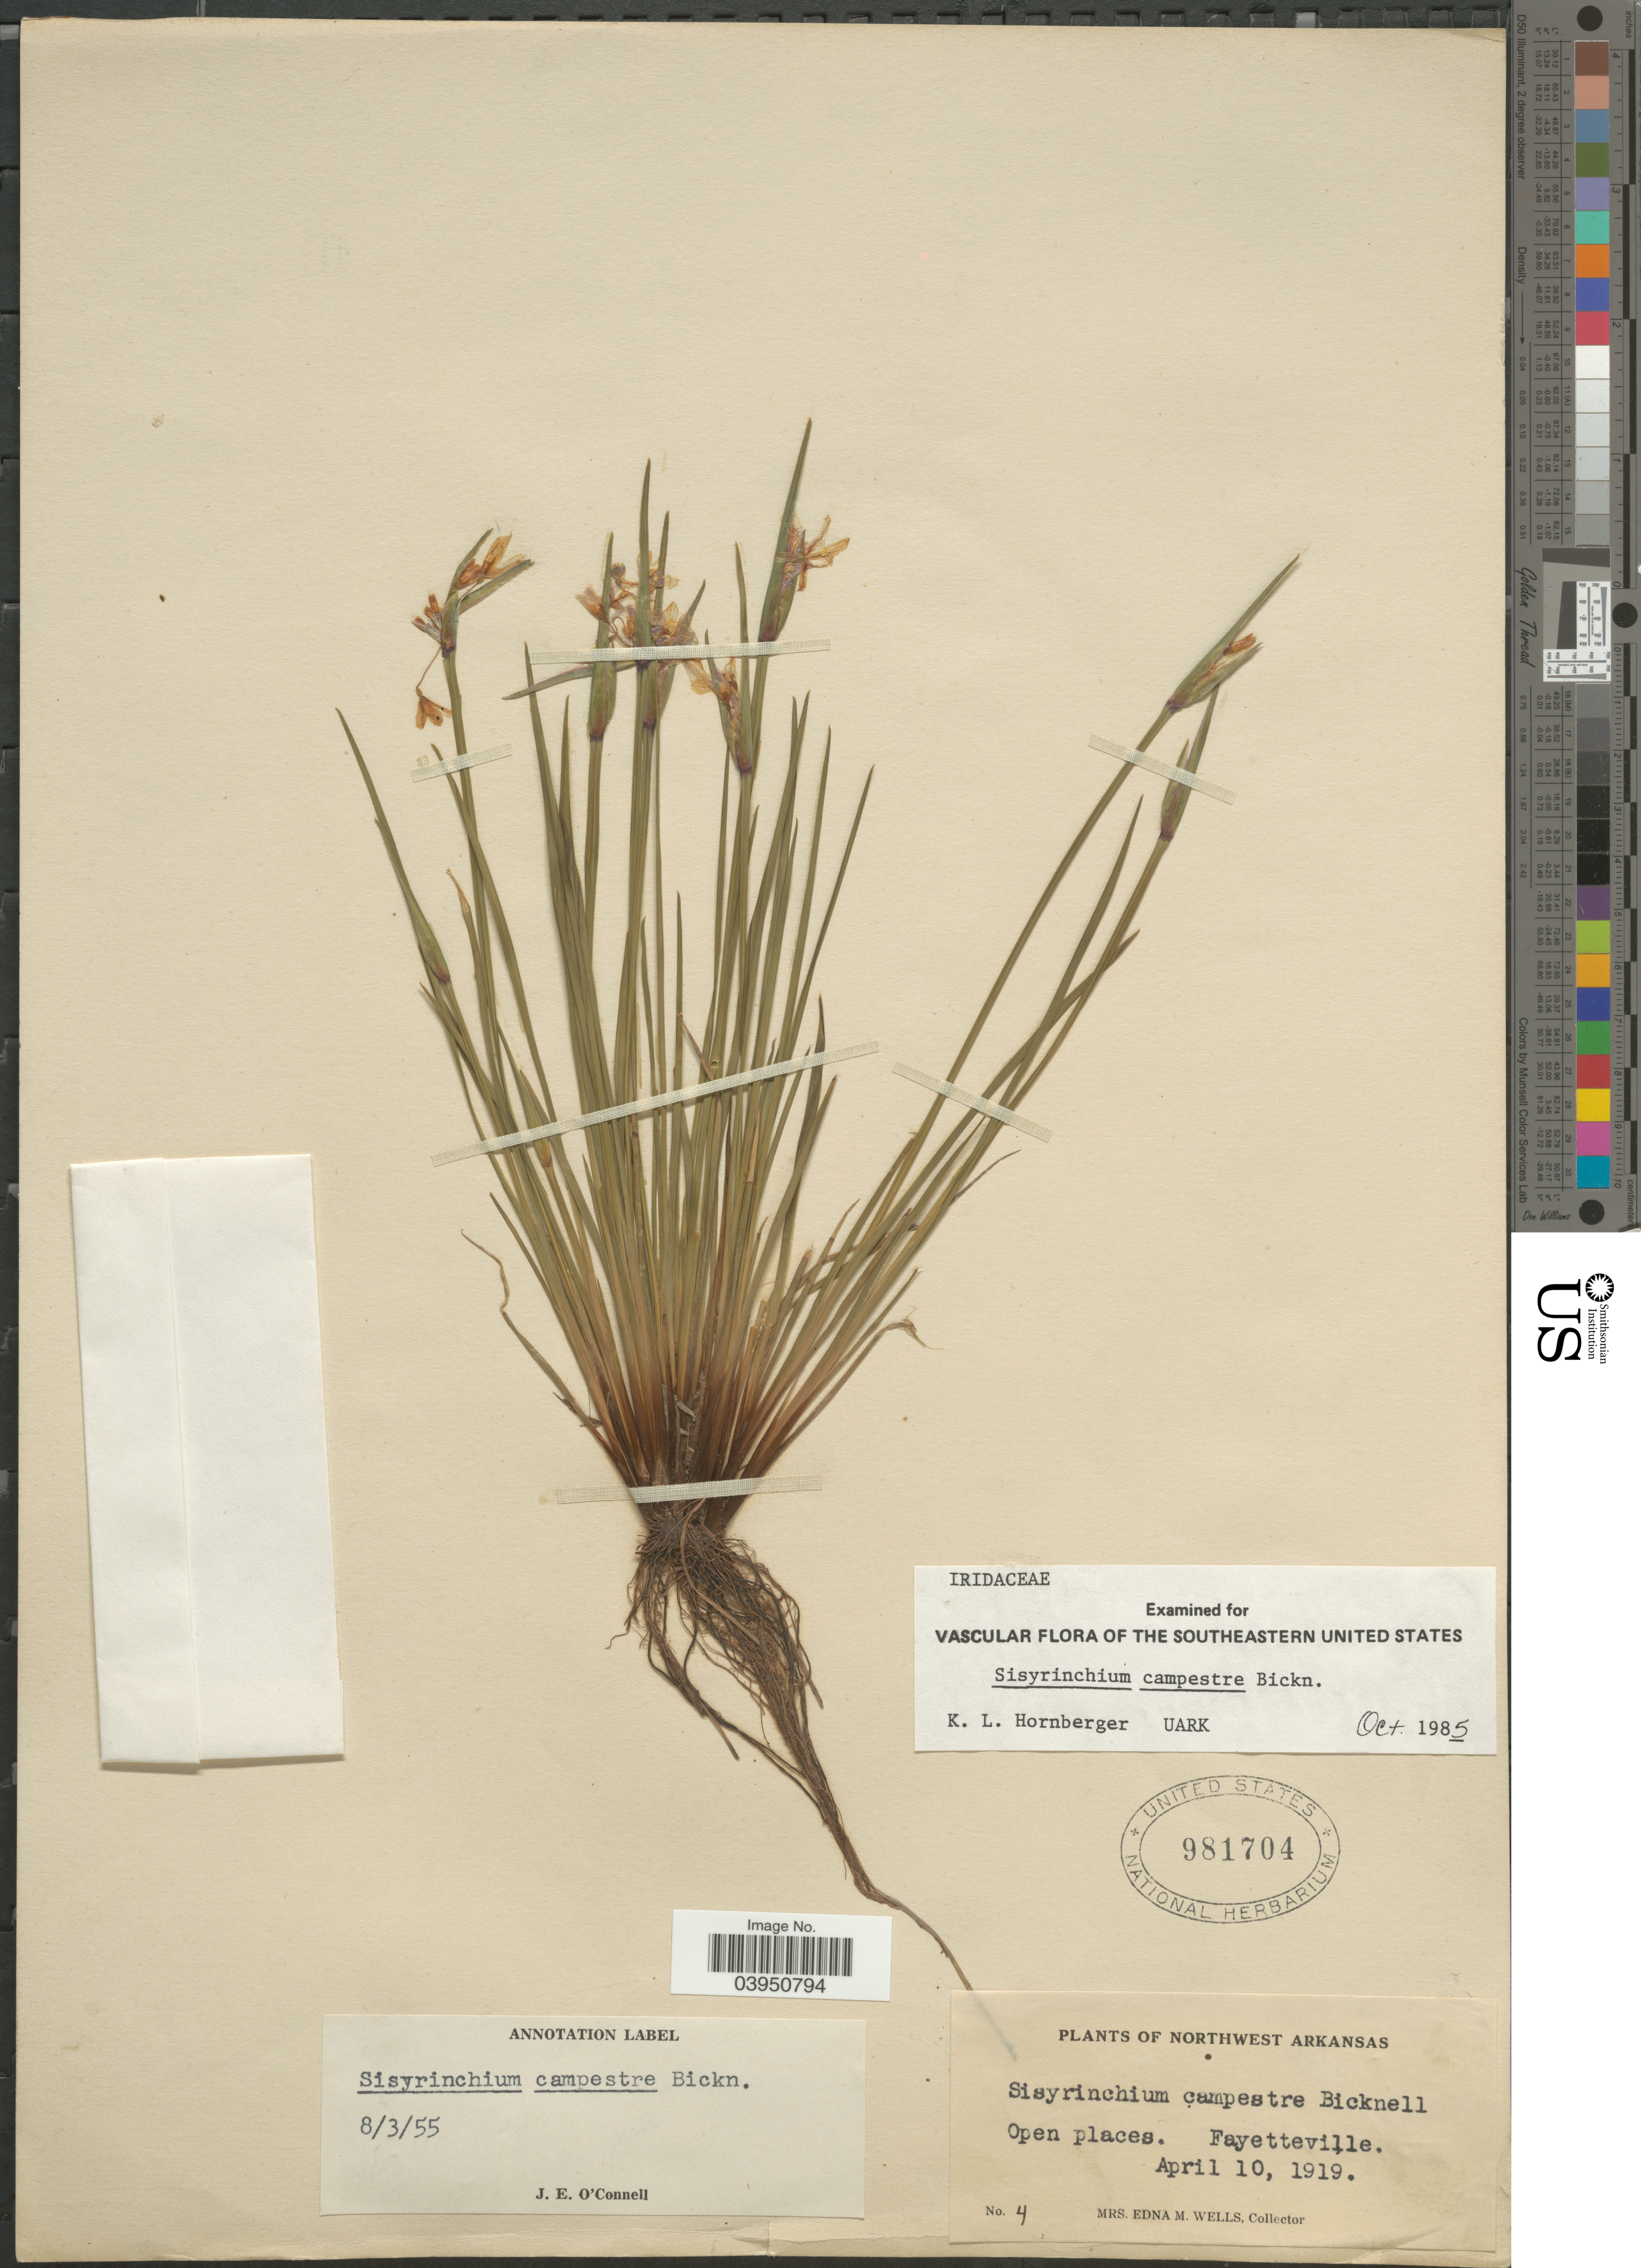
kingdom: Plantae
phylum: Tracheophyta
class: Liliopsida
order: Asparagales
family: Iridaceae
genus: Sisyrinchium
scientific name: Sisyrinchium campestre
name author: E.P. Bicknell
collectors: E. M. Wells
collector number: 4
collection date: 1919-04-10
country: United States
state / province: Arkansas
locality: Northwest Arkansas. Fayetteville.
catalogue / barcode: US 981704